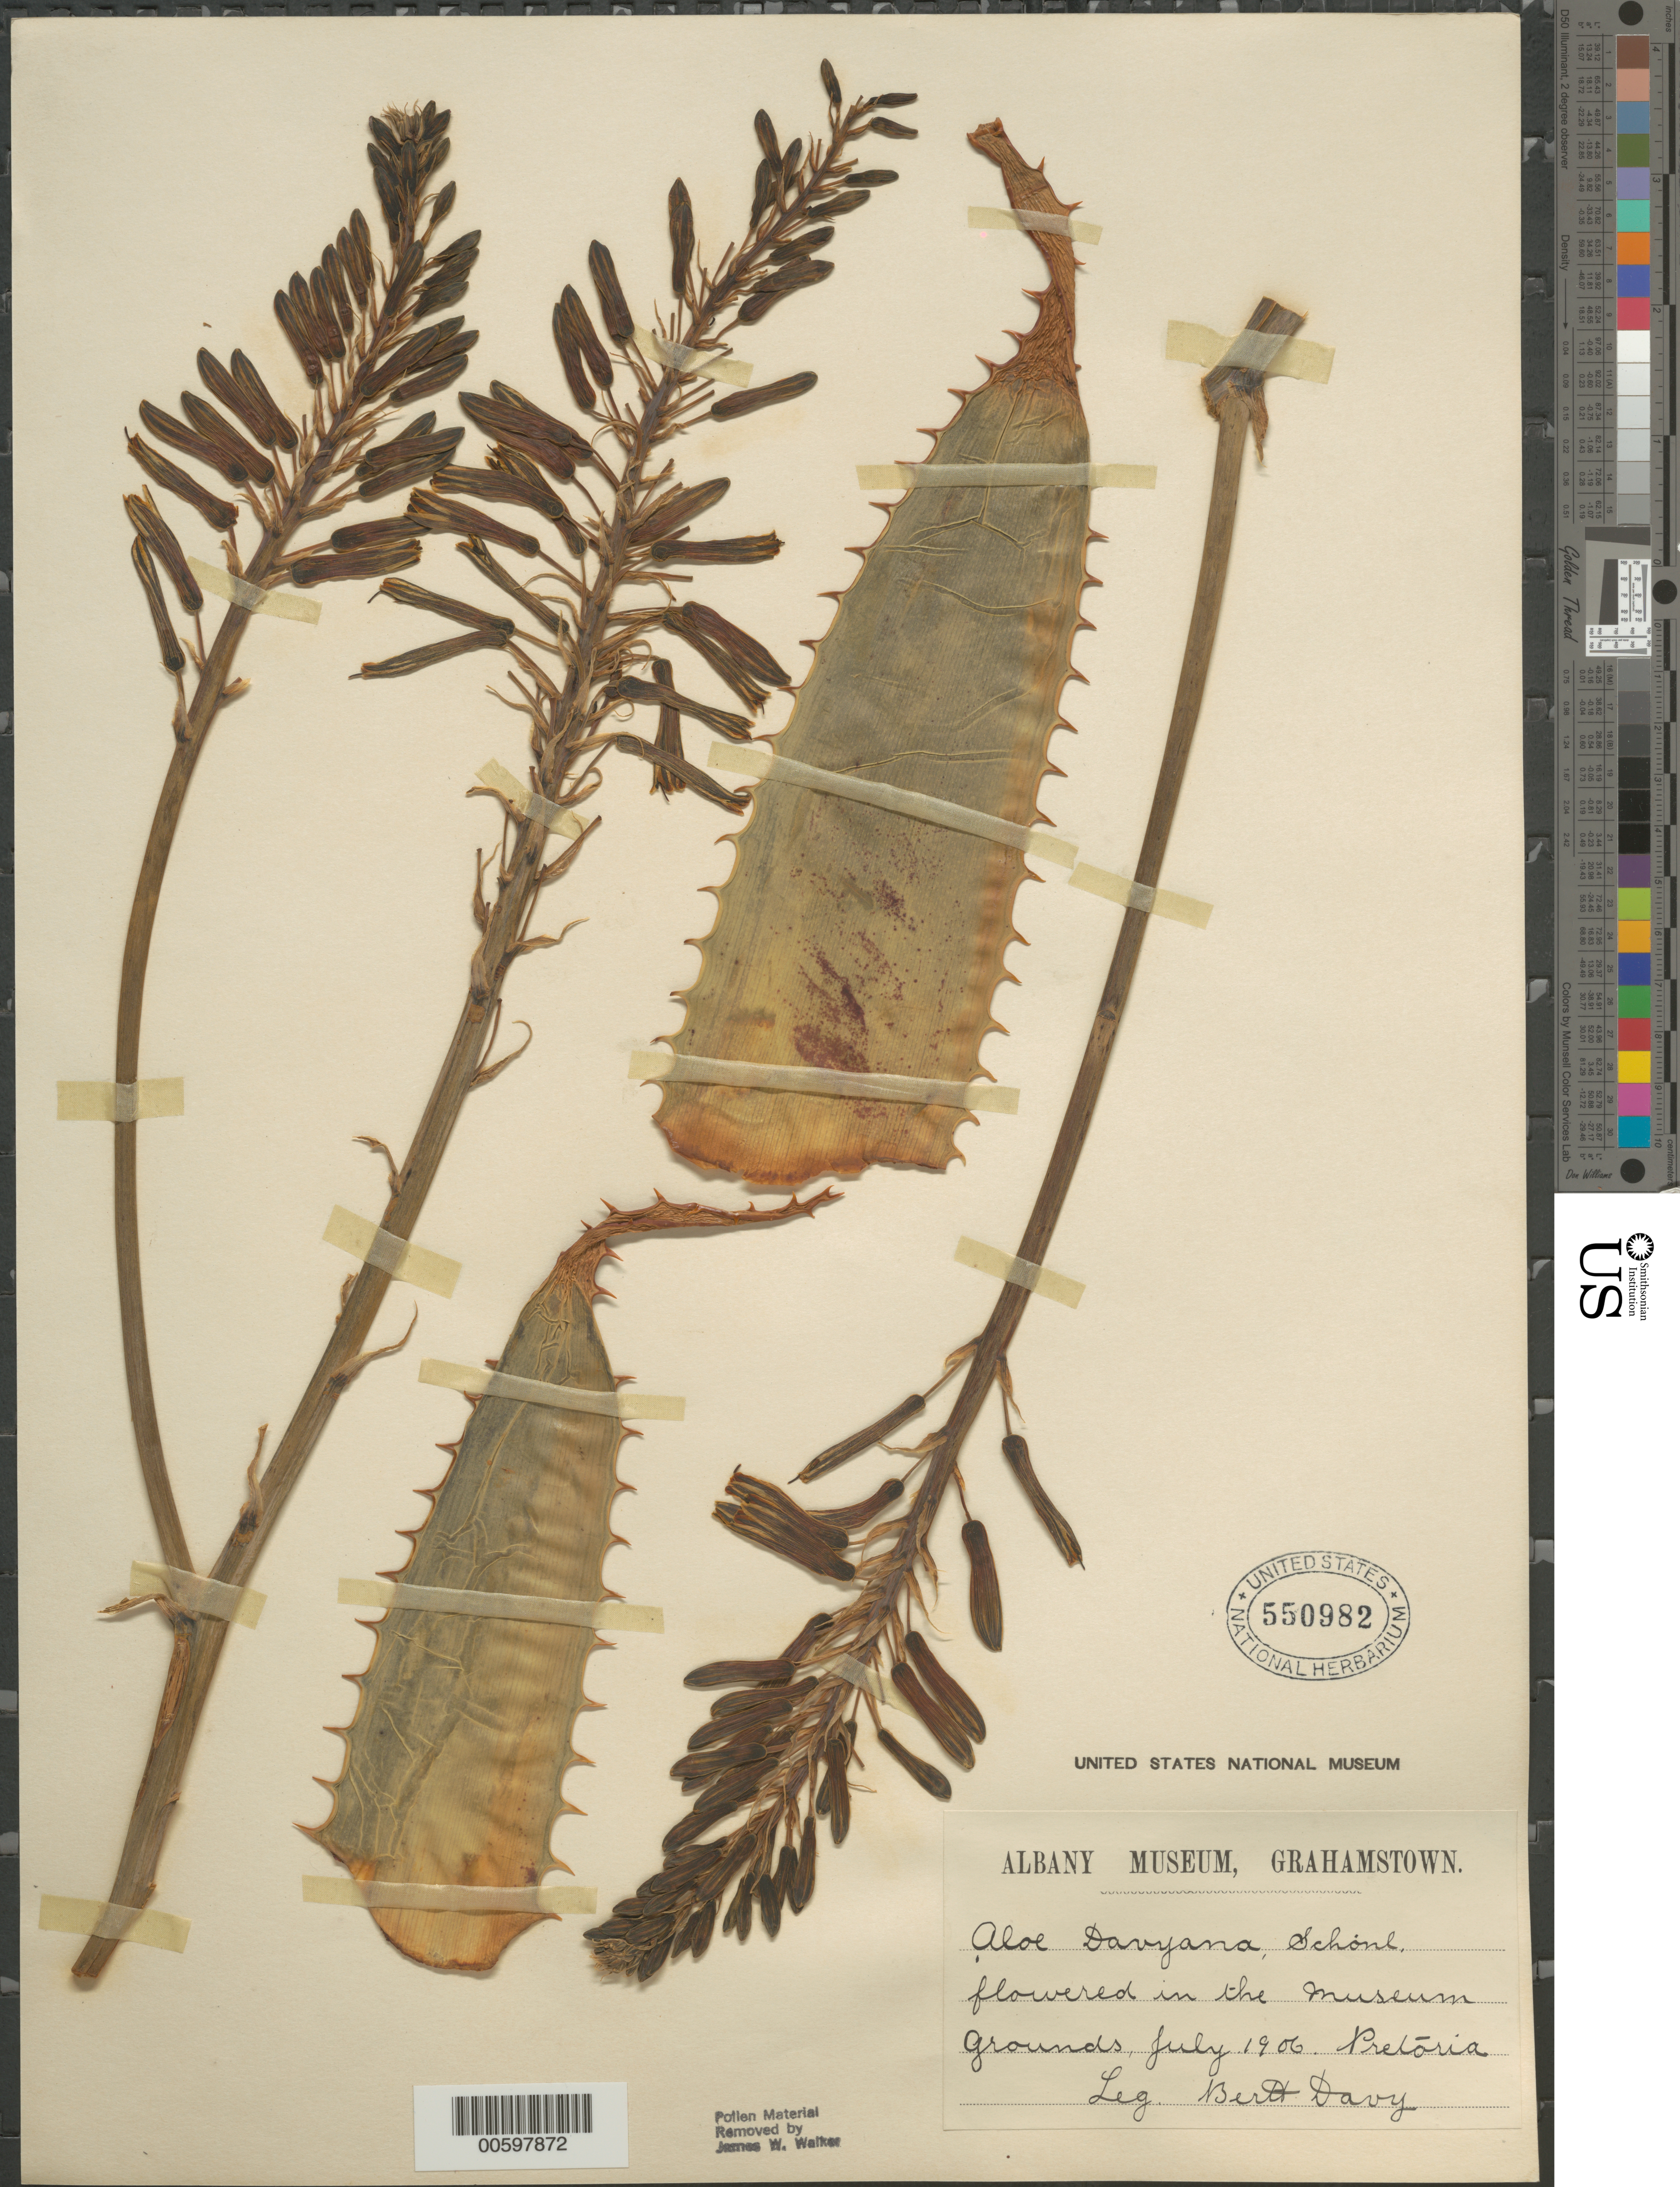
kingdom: Plantae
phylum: Tracheophyta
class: Liliopsida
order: Asparagales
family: Asphodelaceae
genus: Aloe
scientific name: Aloe davyana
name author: Schonl.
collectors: B. Davy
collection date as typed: Jul 1906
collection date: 1906-07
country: South Africa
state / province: Gauteng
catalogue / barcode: US 550982